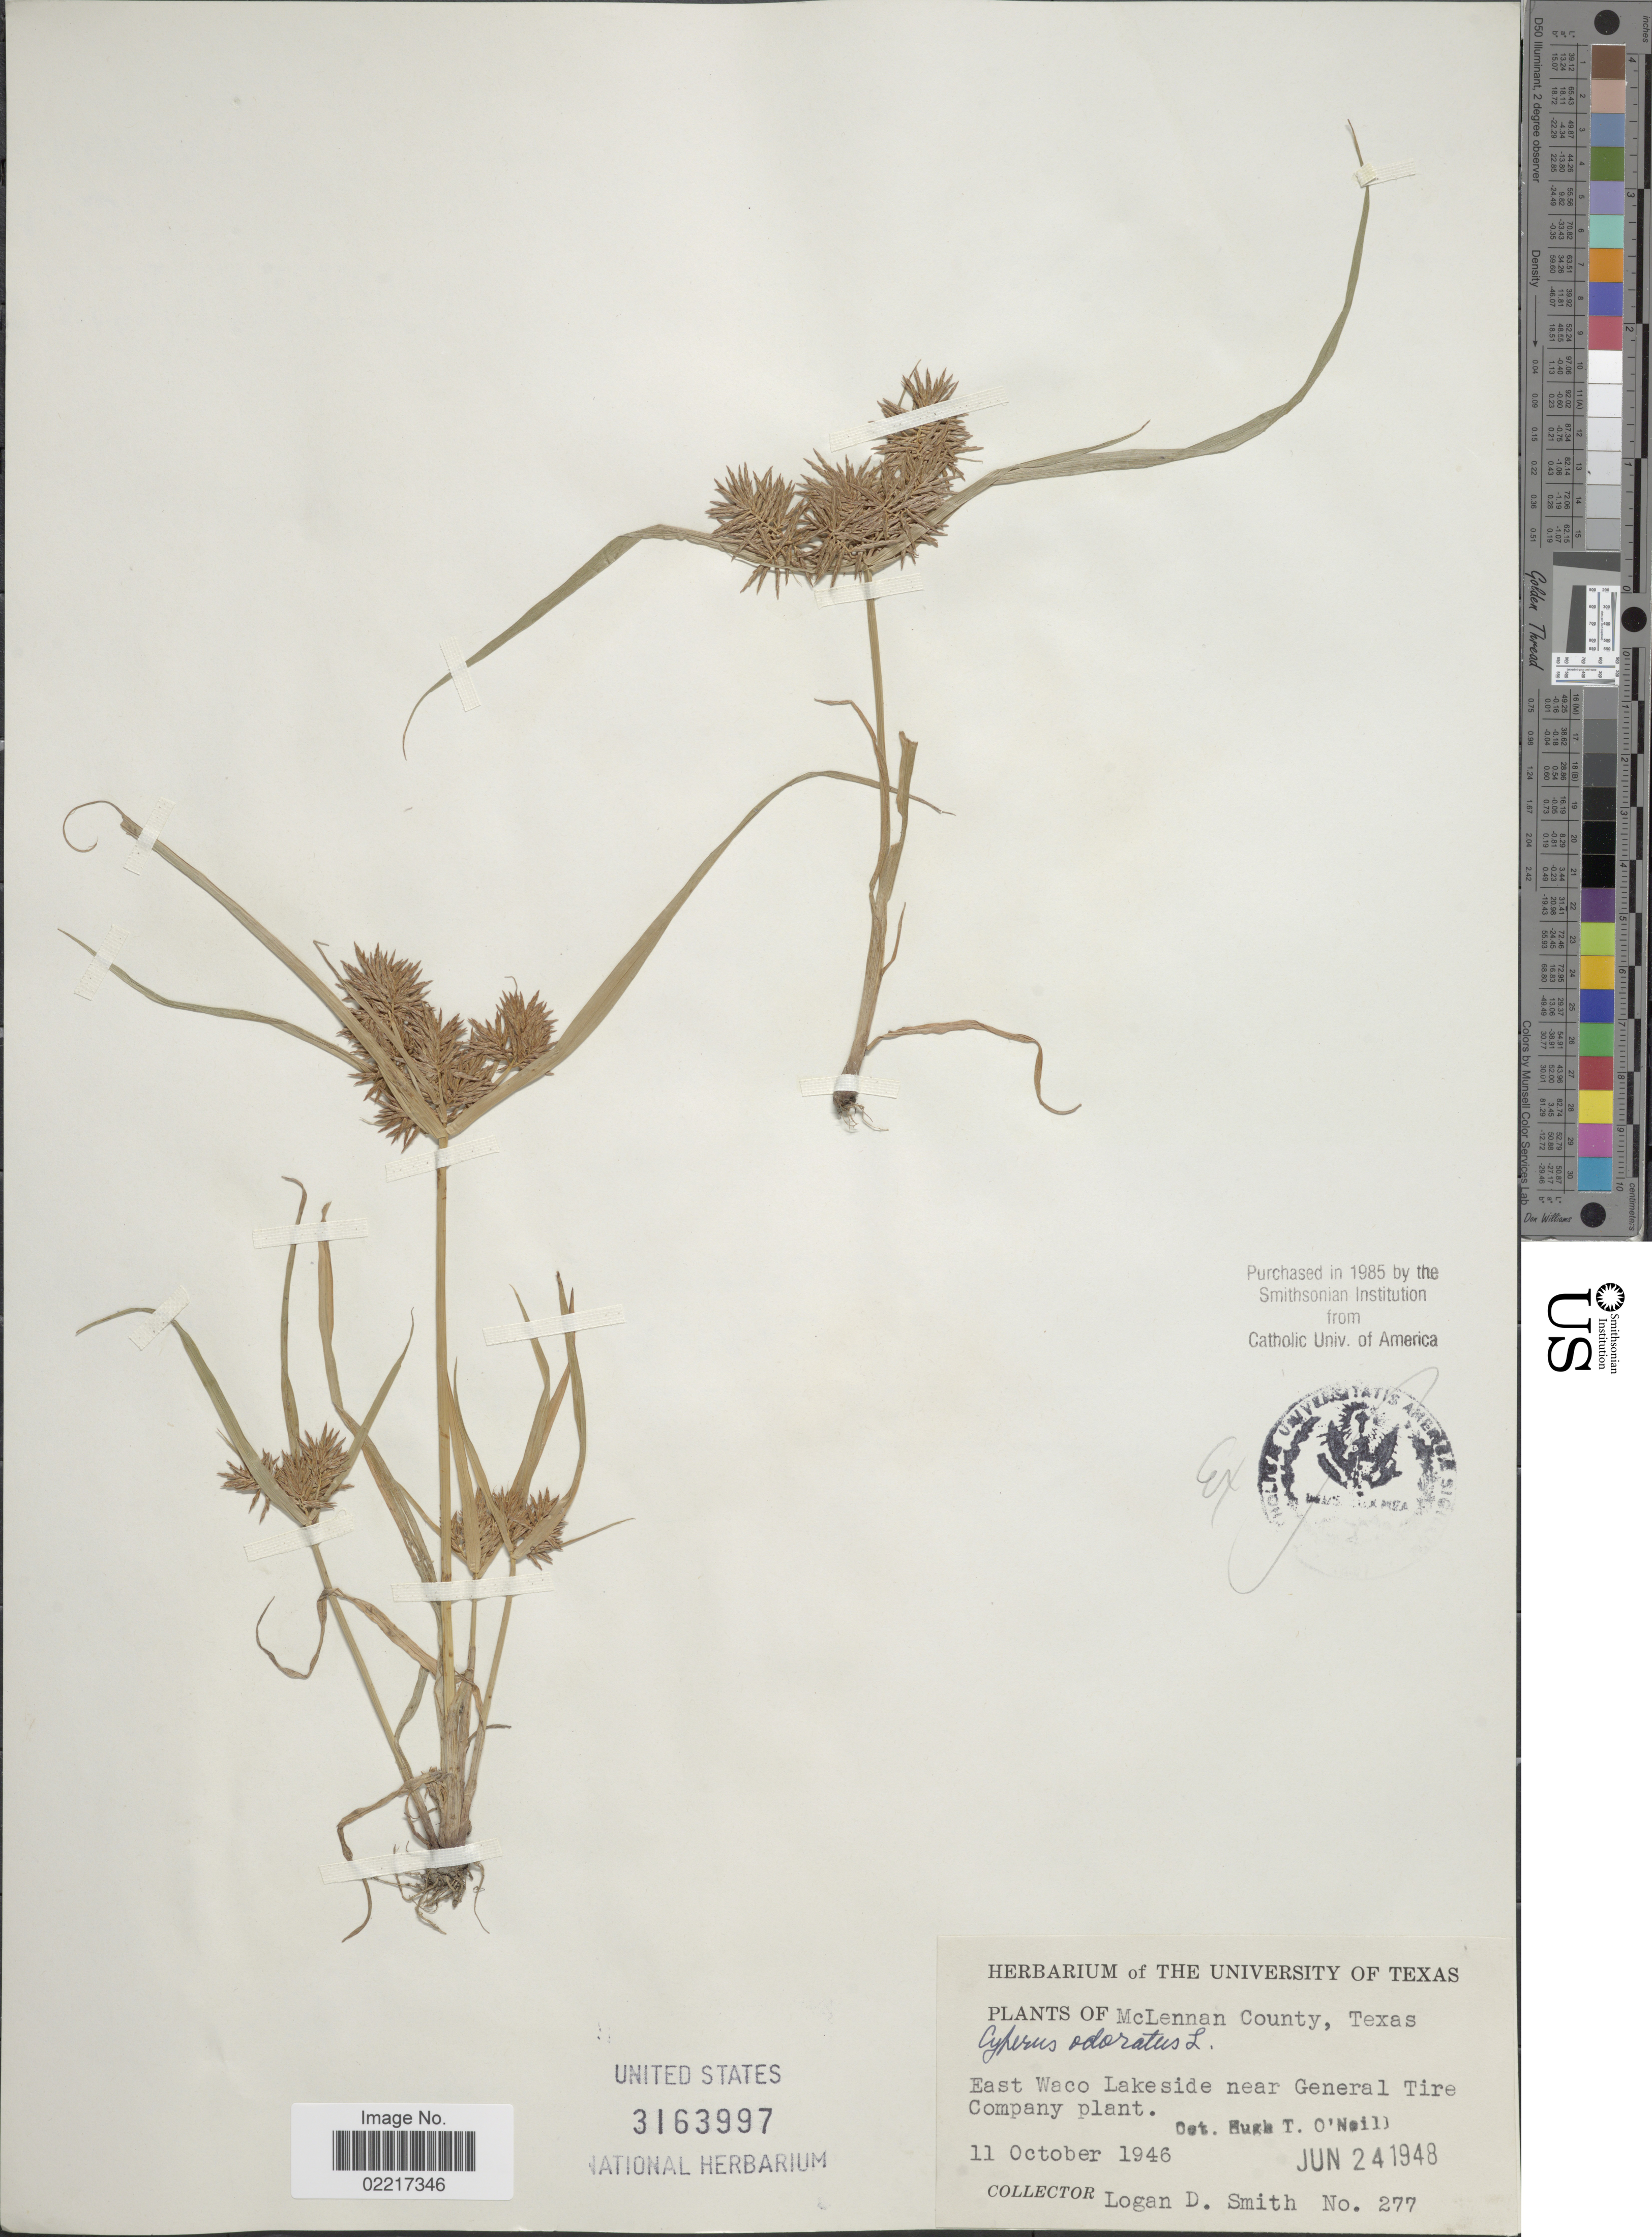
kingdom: Plantae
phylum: Tracheophyta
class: Liliopsida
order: Poales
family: Cyperaceae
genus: Cyperus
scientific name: Cyperus odoratus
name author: L.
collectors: L. Smith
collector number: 277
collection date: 1946-10-11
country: United States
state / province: Texas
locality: McLennan County, East Waco Lakeside near General Tire Company plant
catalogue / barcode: US 3163997